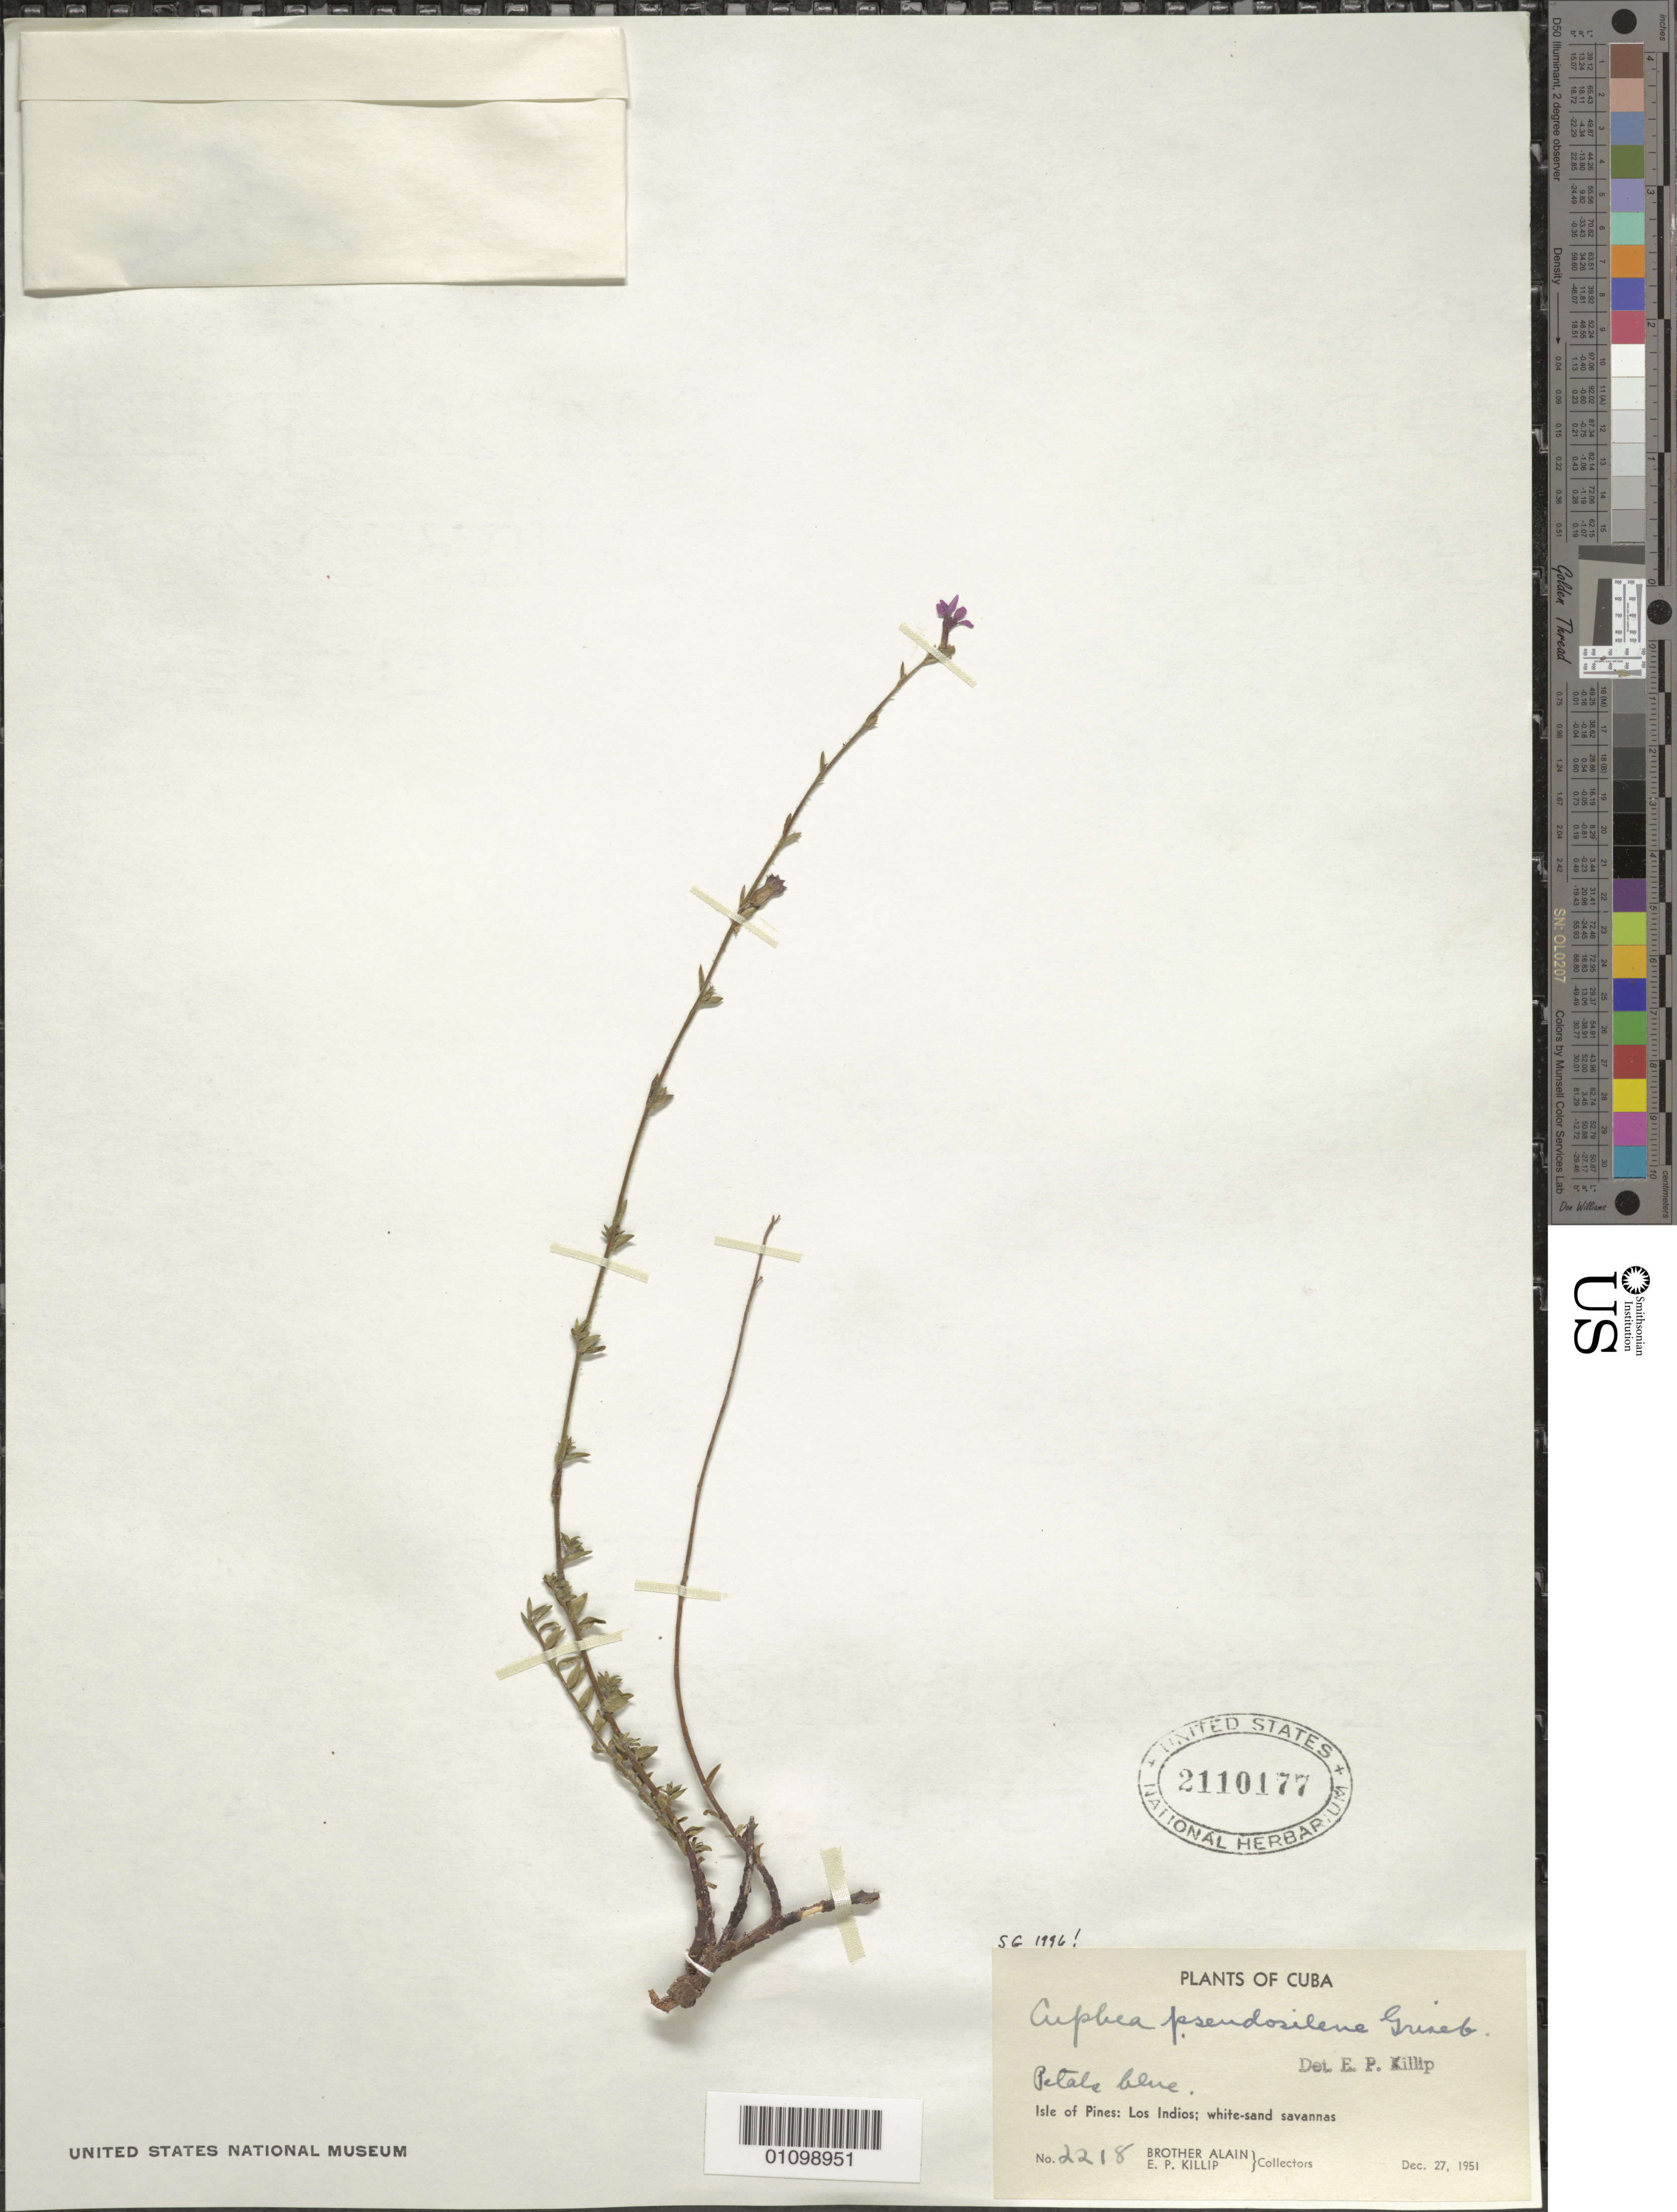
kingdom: Plantae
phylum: Tracheophyta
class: Magnoliopsida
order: Myrtales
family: Lythraceae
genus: Cuphea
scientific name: Cuphea pseudosilene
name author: Griseb.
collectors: A. H. Liogier & E. P. Killip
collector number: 2218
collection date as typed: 27 Dec 1951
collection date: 1951-12-27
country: Cuba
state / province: Isla de La Juventud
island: Isla de la Juventud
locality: Los Indios; white-sand savannas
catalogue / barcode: US 2110177